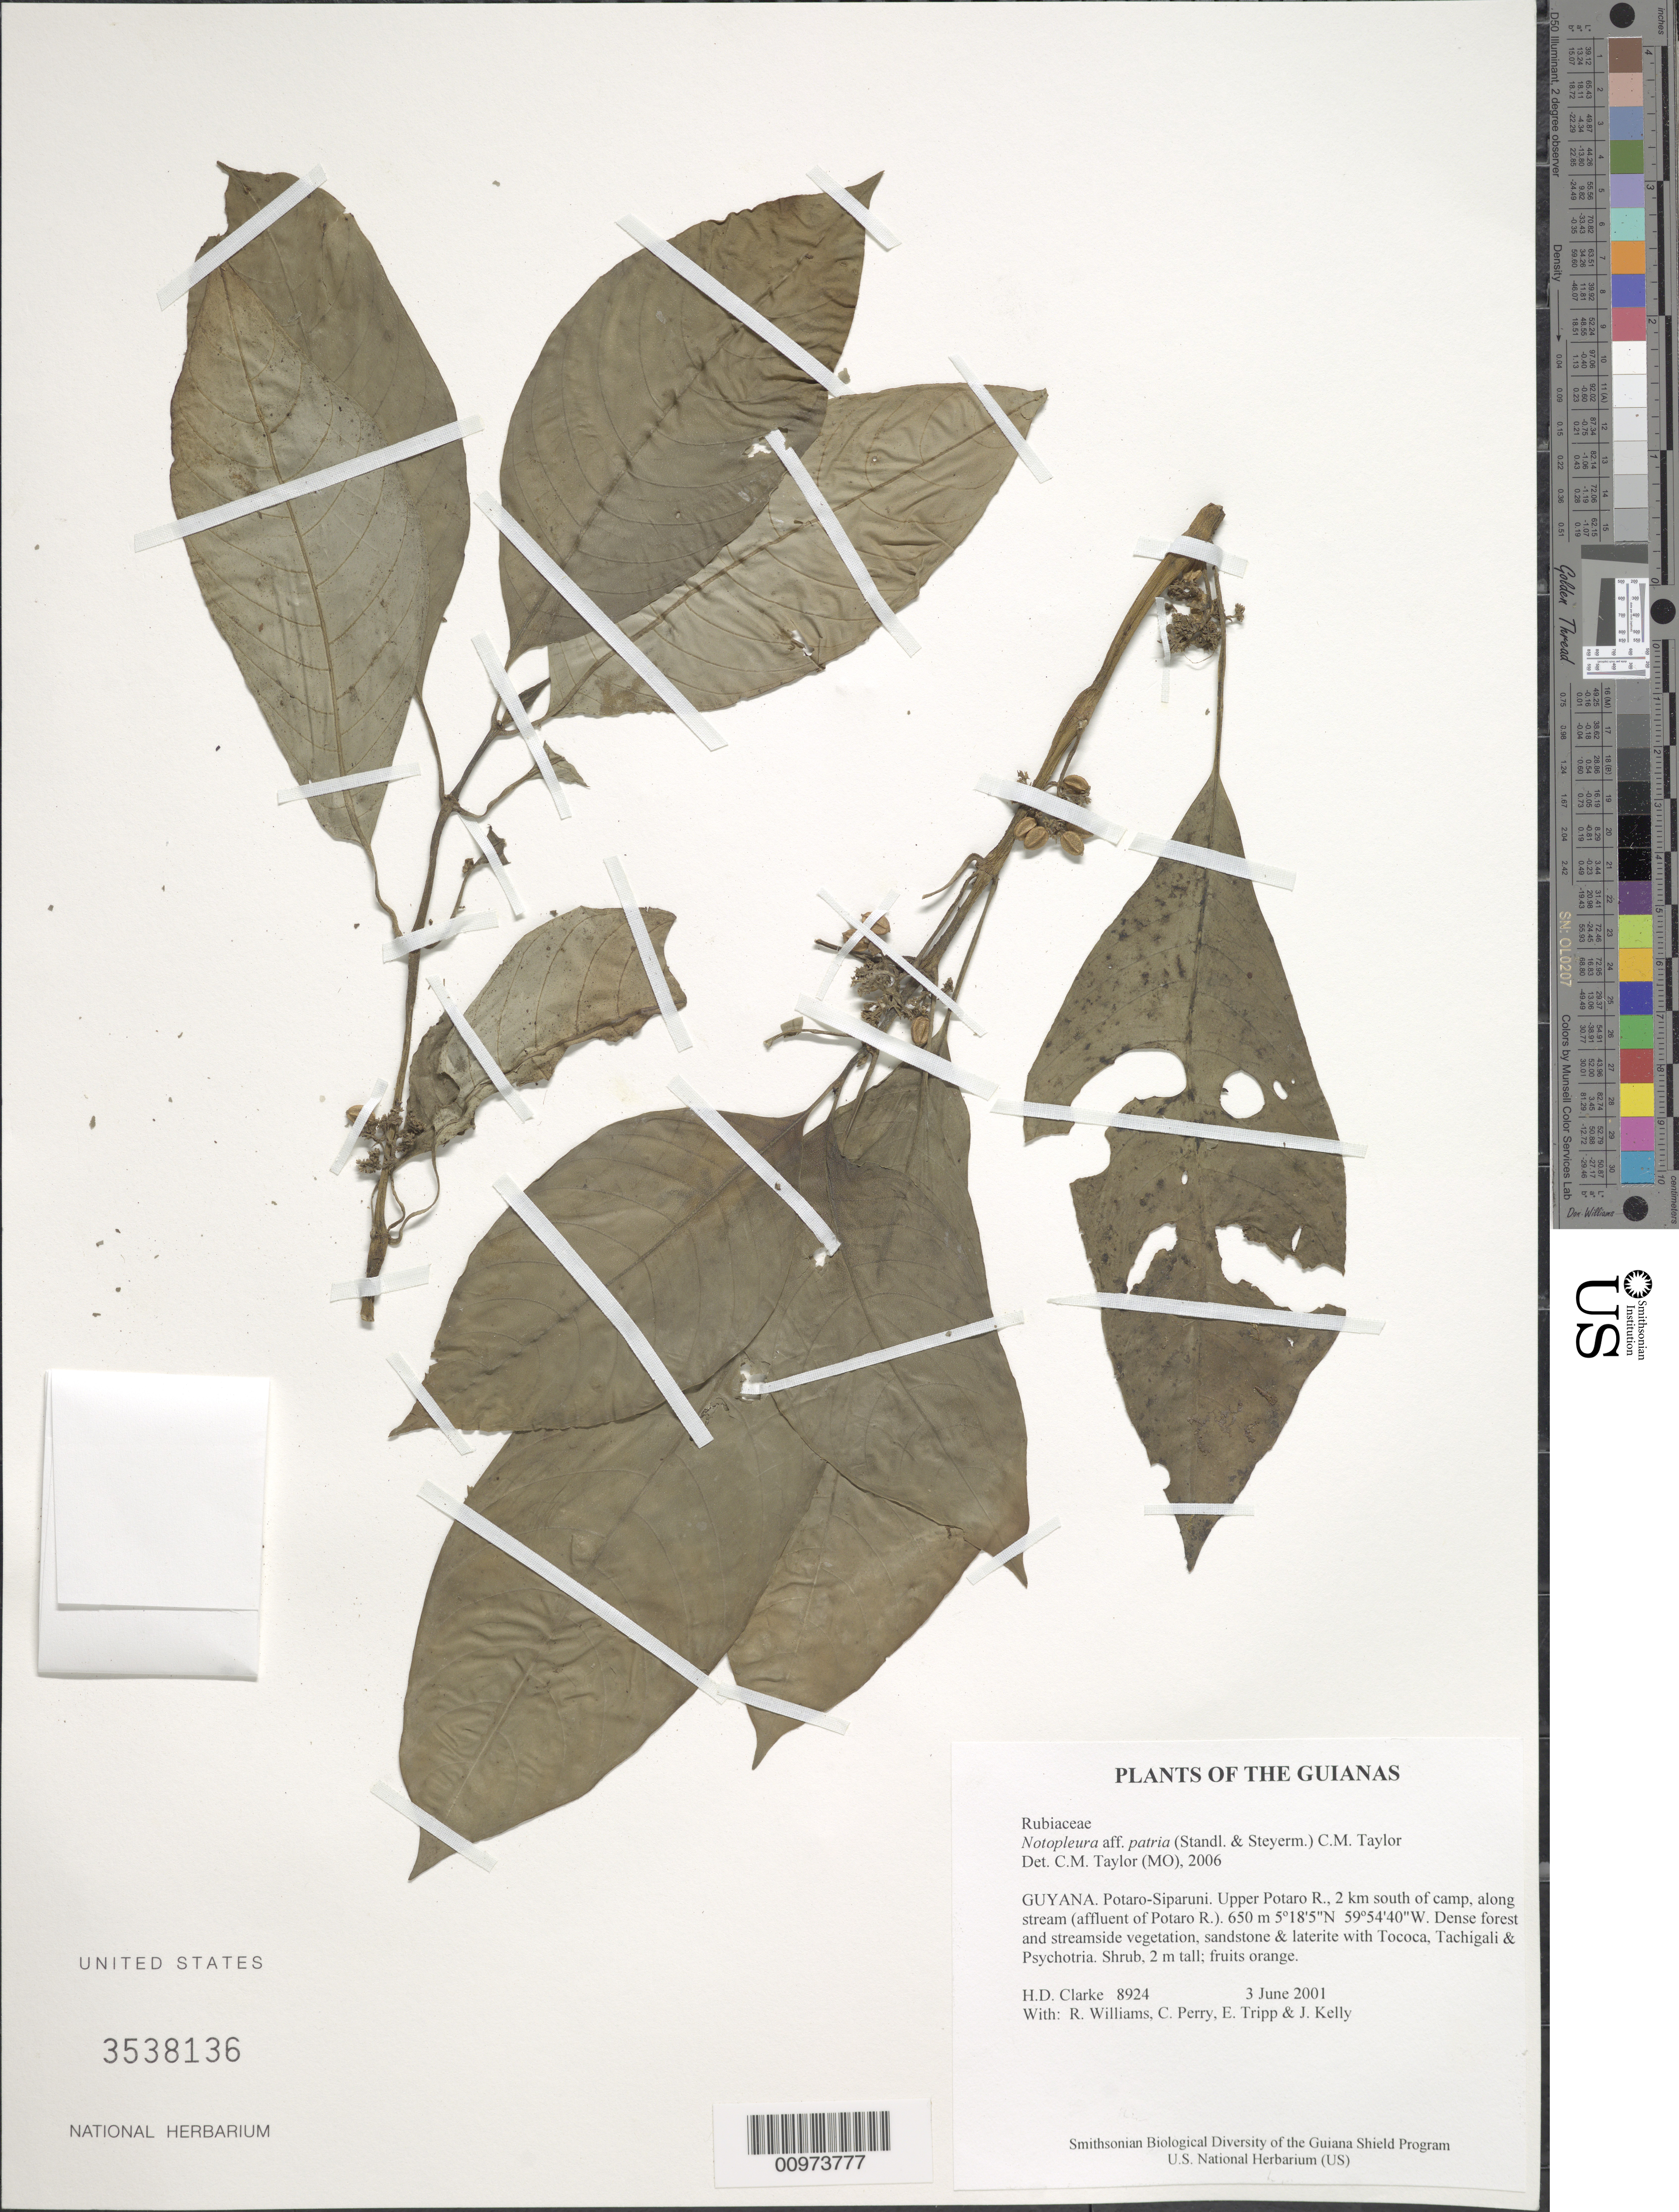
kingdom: Plantae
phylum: Tracheophyta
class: Magnoliopsida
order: Gentianales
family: Rubiaceae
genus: Notopleura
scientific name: Notopleura patria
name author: (Standl. & Styerm.) C.M. Taylor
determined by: Taylor, Charlotte M.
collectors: H. D. Clarke, R. Williams, C. Perry, E. Tripp & J. Kelly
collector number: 8924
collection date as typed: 3 June 2001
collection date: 2001-06-03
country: Guyana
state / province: Potaro-Siparuni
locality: Upper Potaro R., 2 km south of camp, along stream (affluent of Potaro R.)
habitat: Dense forest and streamside vegetation, sandstone & laterite with Tococa, Tachigali & Psychotria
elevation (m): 650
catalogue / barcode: US 3538136